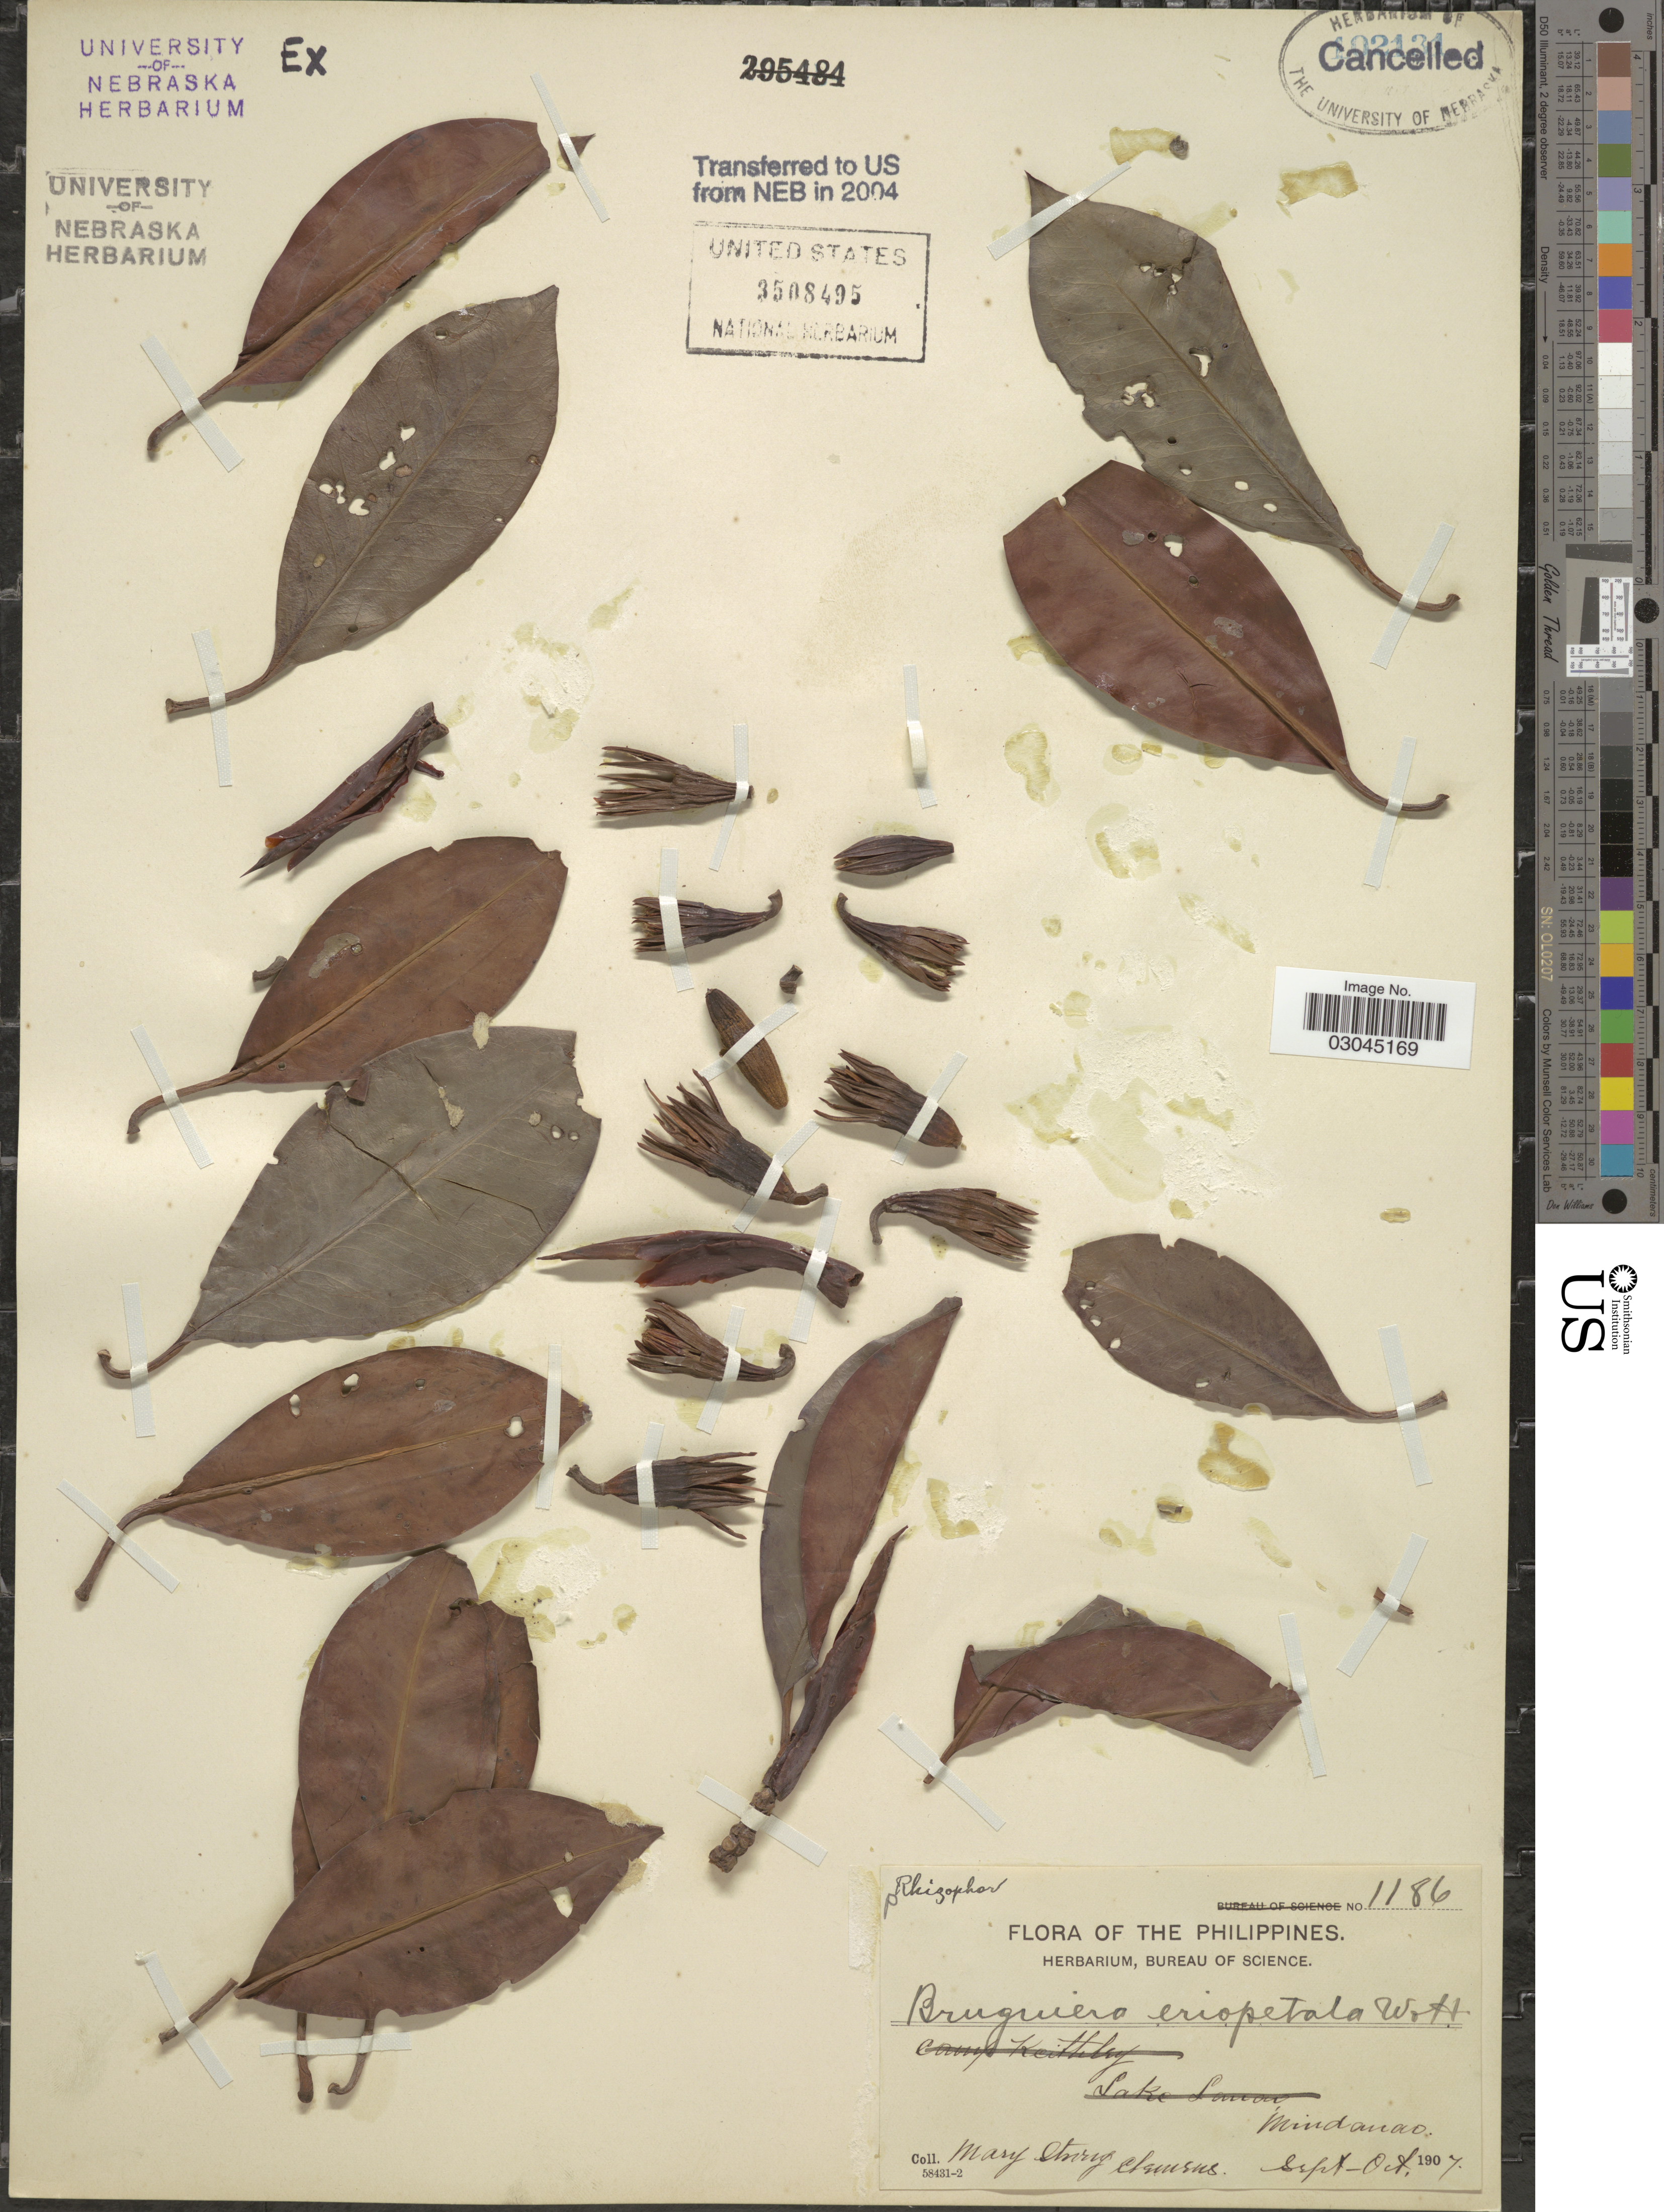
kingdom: Plantae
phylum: Tracheophyta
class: Magnoliopsida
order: Malpighiales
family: Rhizophoraceae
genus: Bruguiera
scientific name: Bruguiera gymnorhiza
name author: (L.) Savigny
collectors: M. S. Clemens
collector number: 1186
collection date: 1907-09/1907-10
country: Philippines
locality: Mindanao.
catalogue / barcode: US 3508495